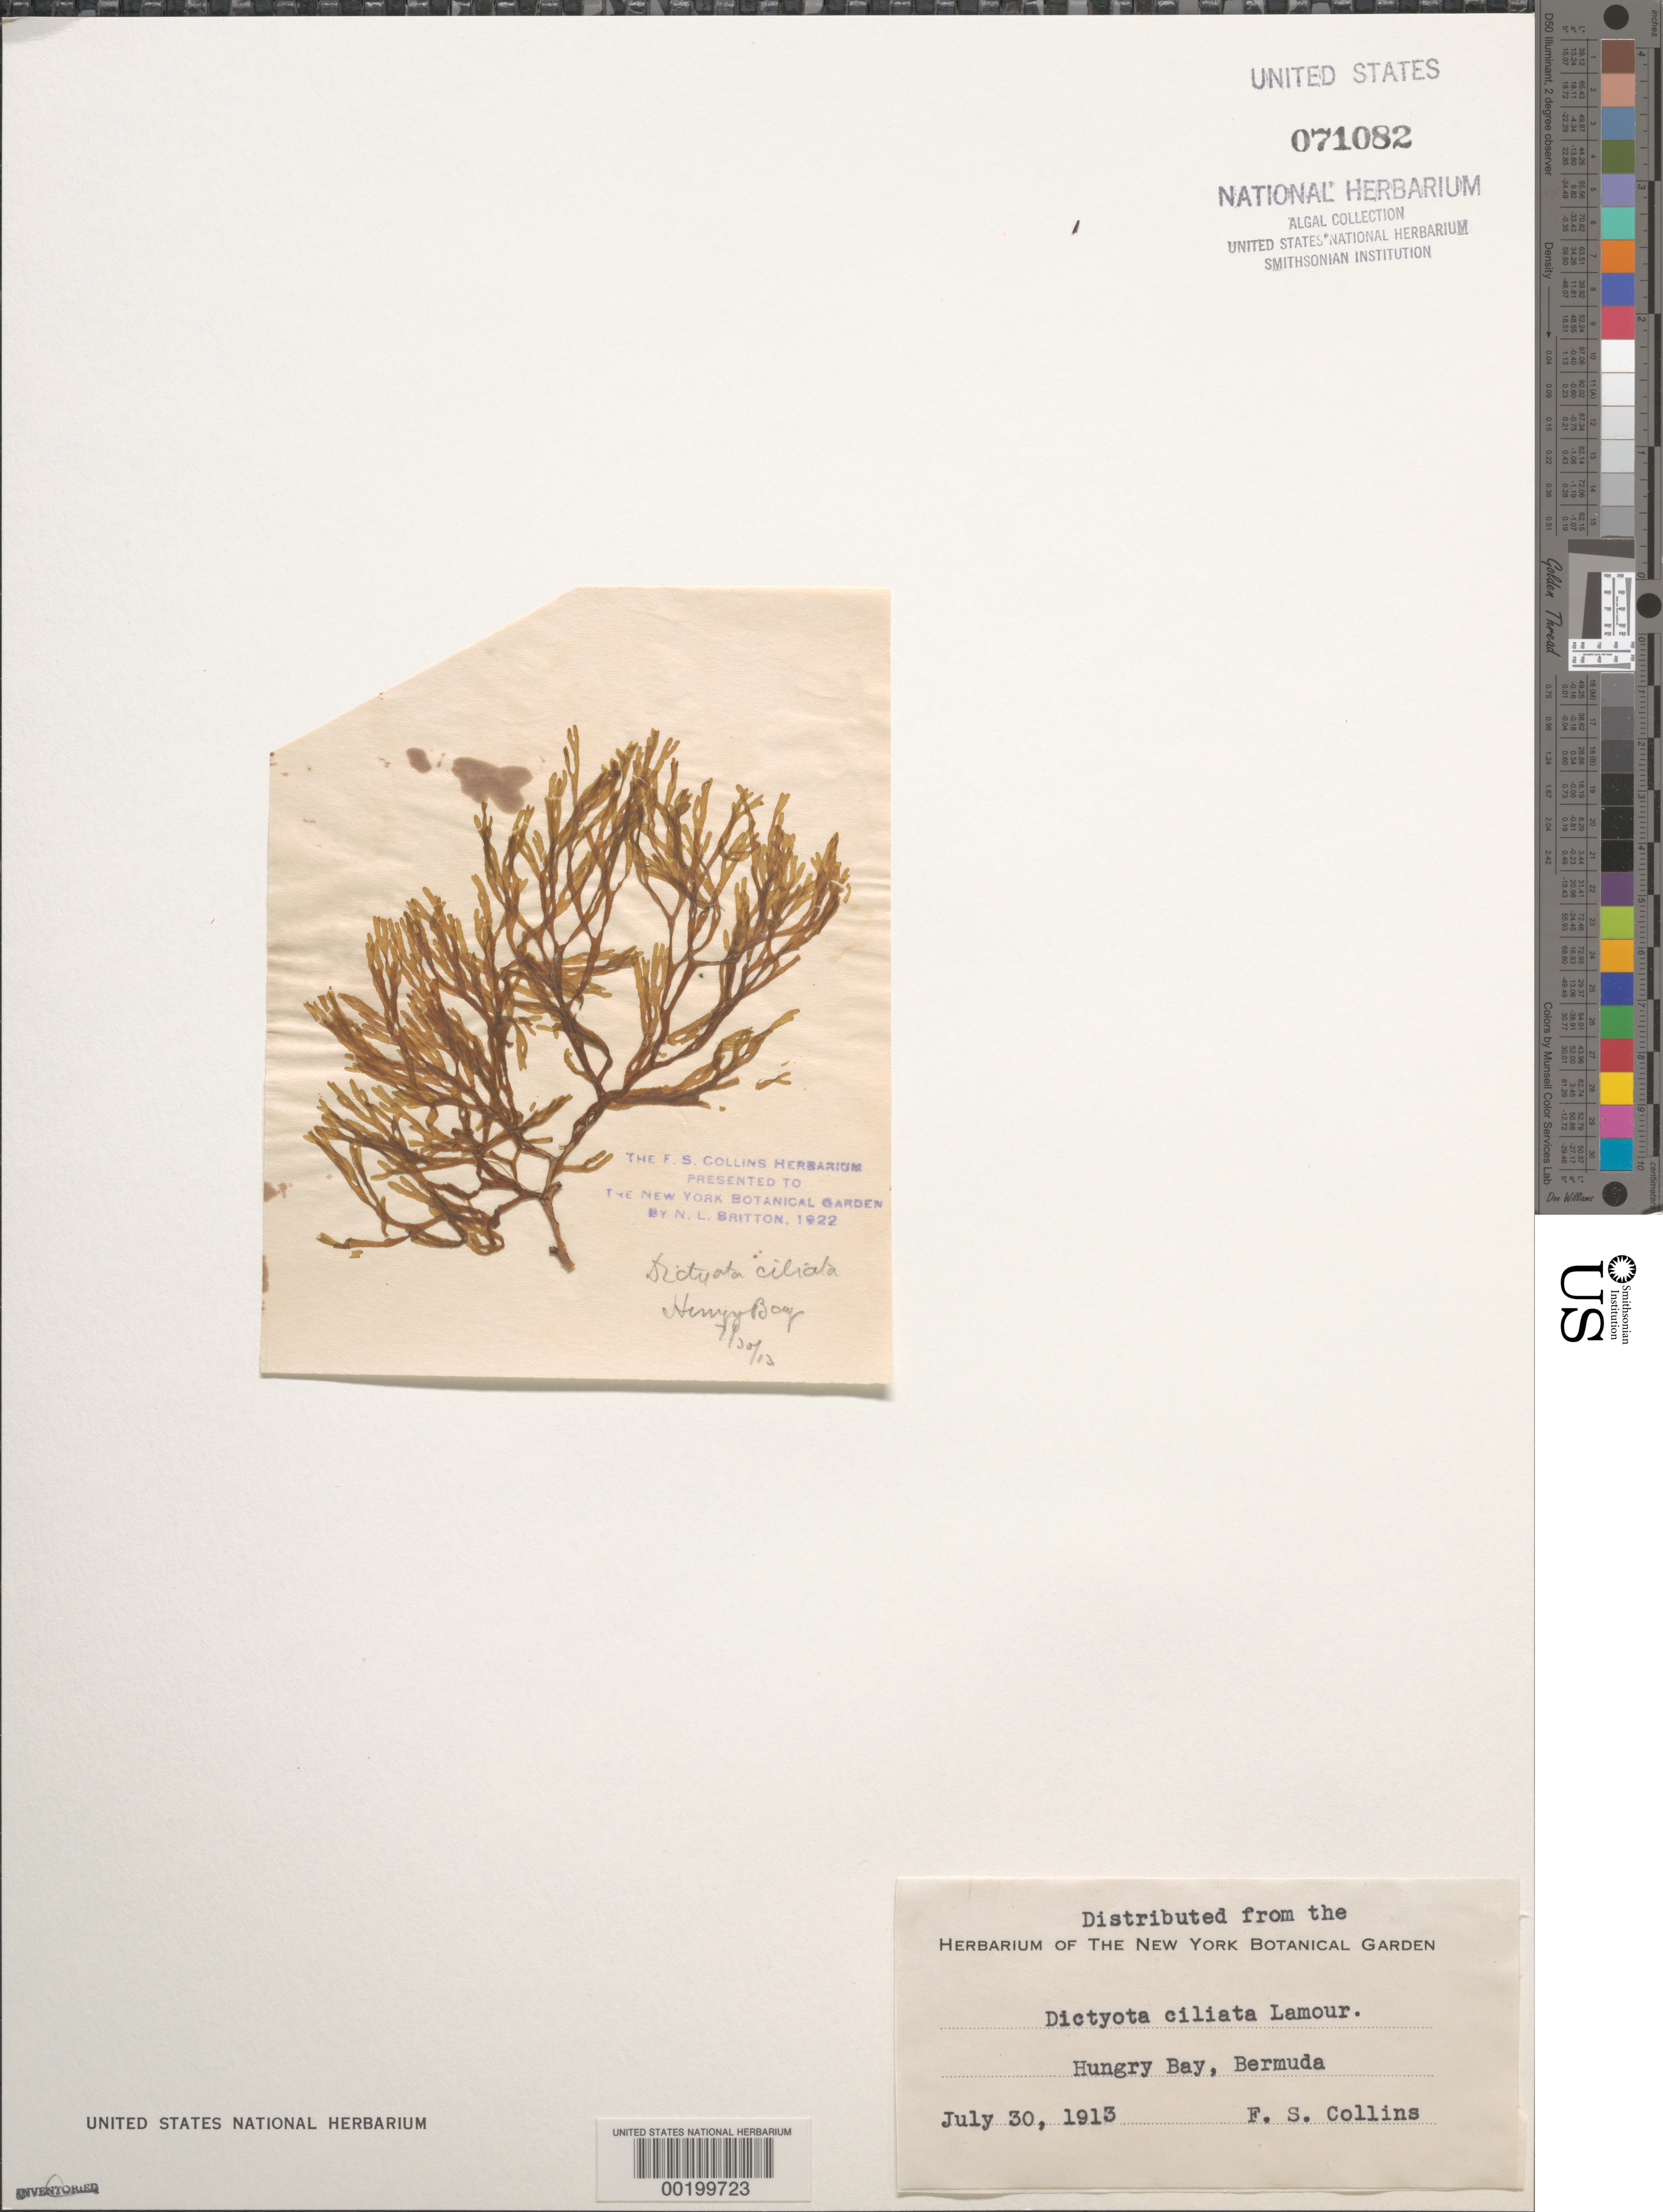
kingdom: Chromista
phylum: Ochrophyta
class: Phaeophyceae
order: Dictyotales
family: Dictyotaceae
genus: Dictyota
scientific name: Dictyota ciliolata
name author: Sond. ex Kütz.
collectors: F. Collins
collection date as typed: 30 Jul 1913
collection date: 1913-07-30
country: Bermuda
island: Bermuda Island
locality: Hungry Bay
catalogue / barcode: US 71082